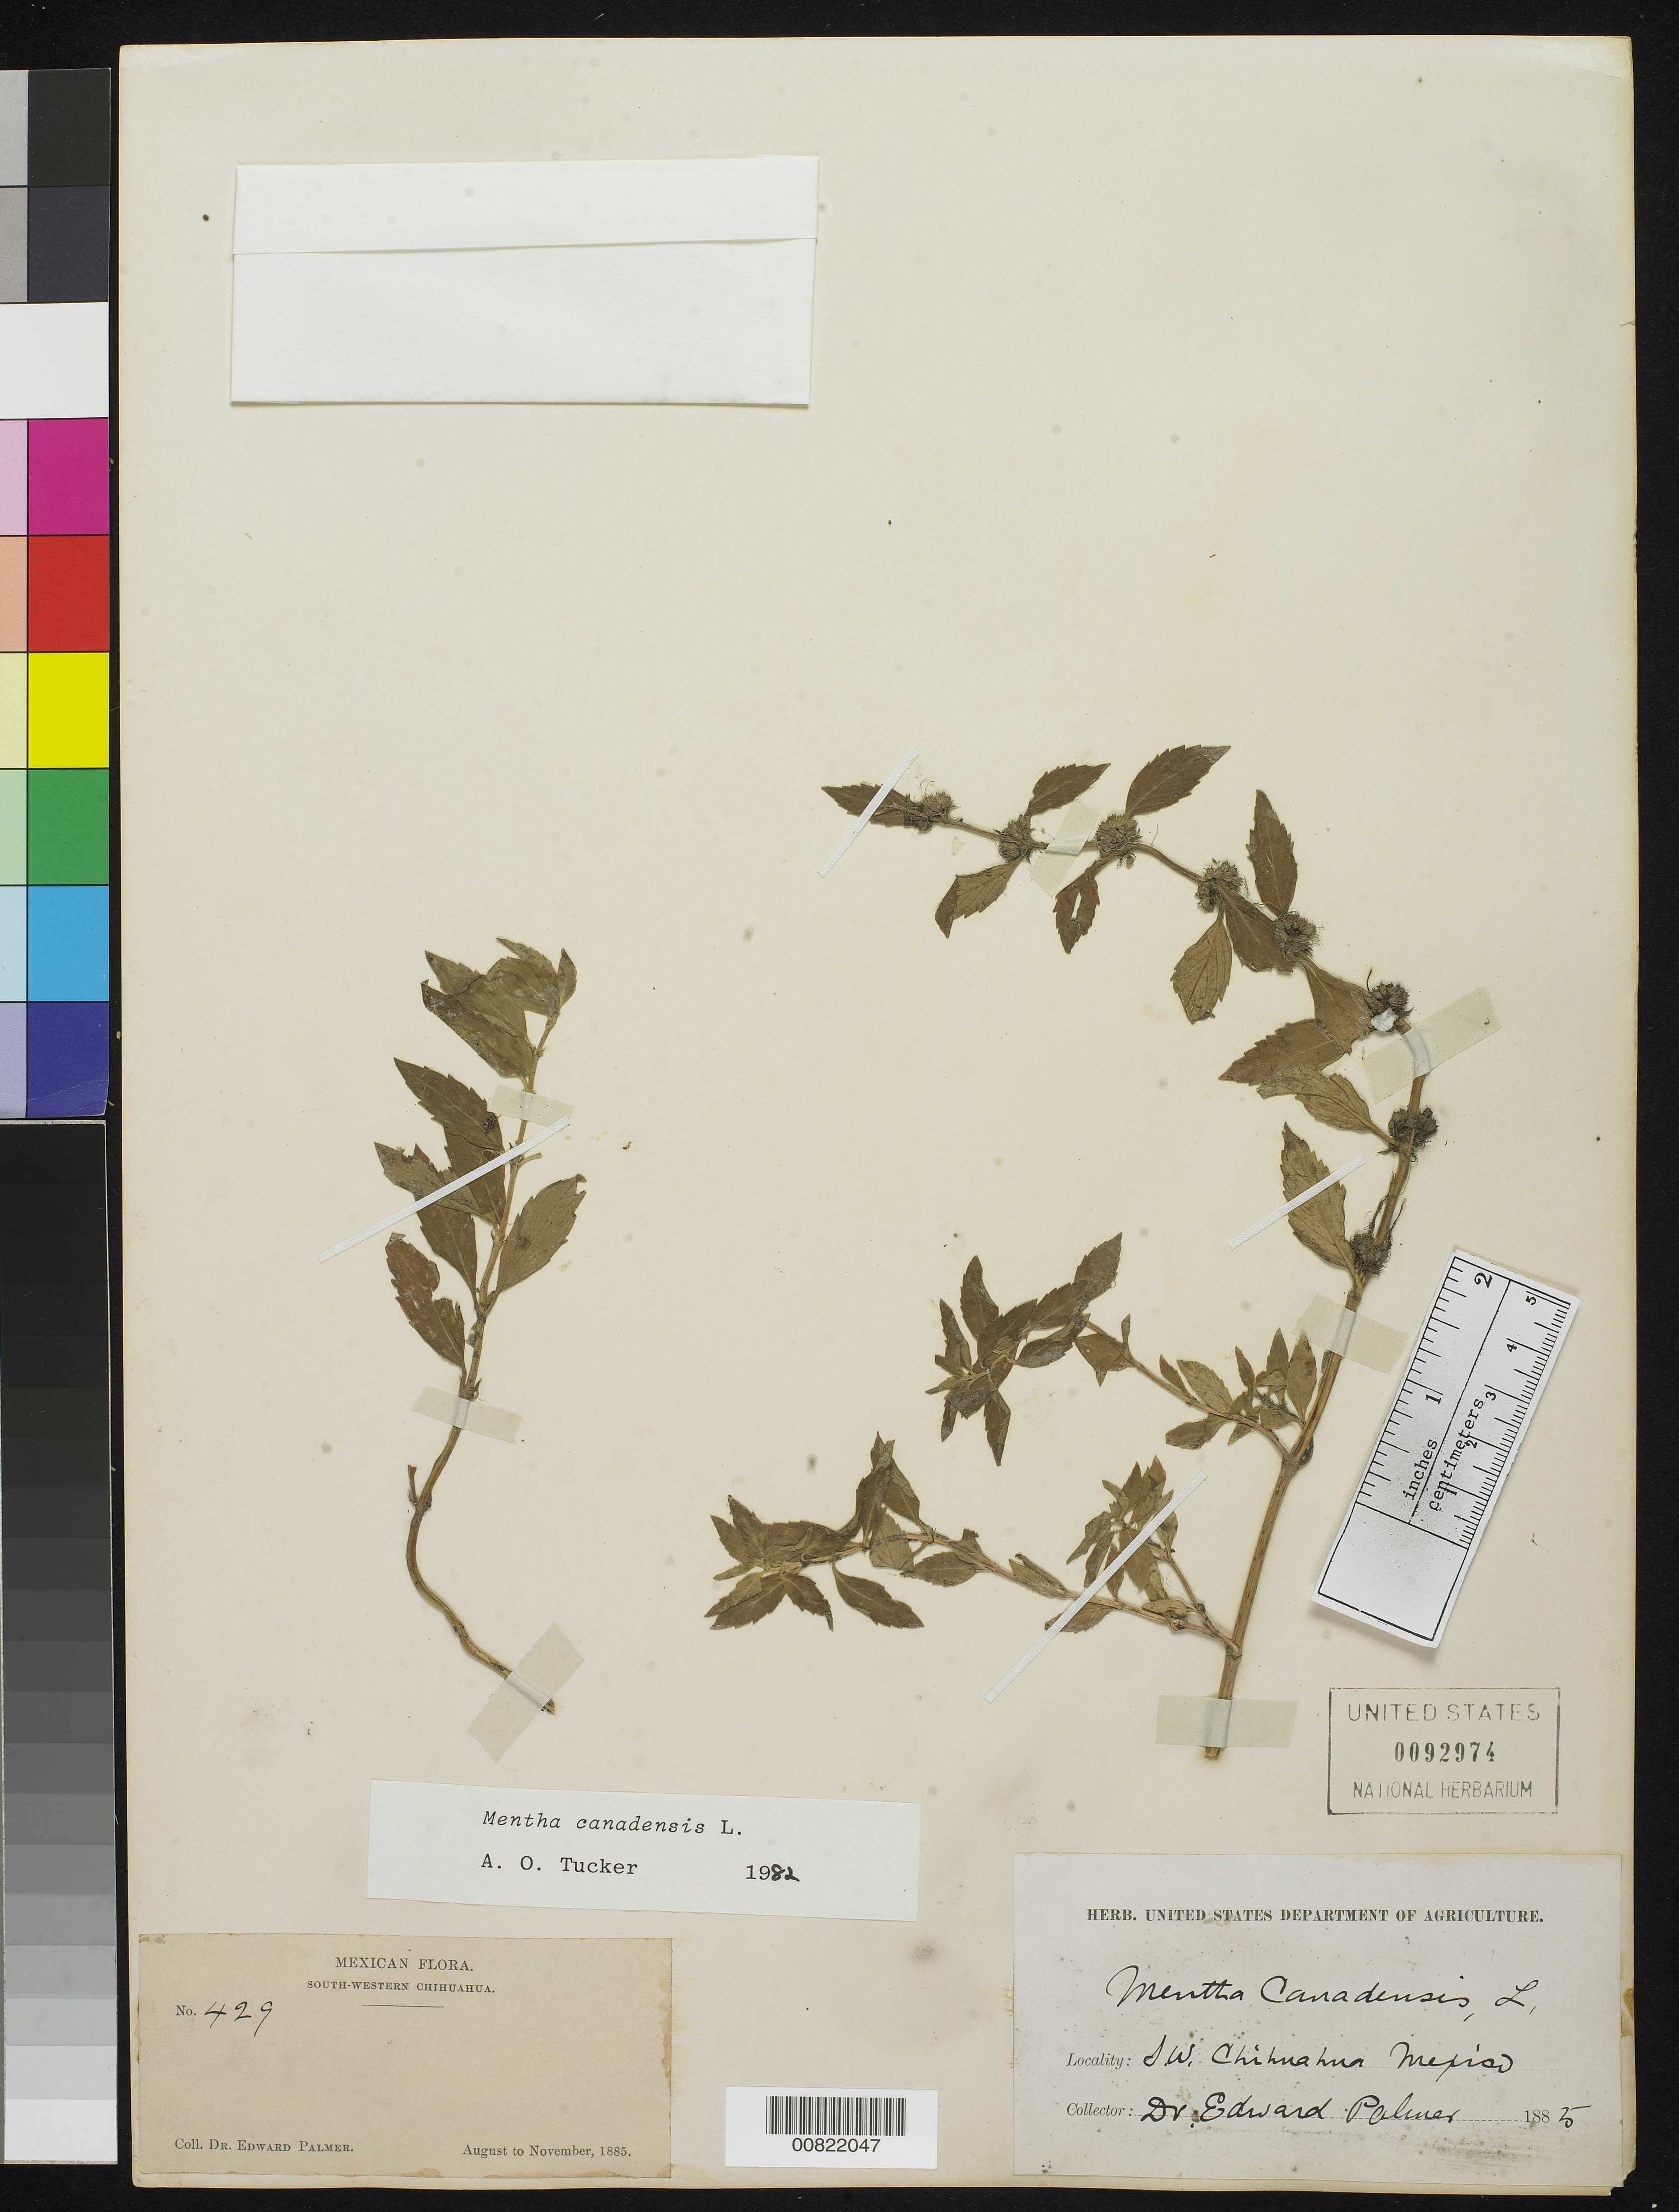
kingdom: Plantae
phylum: Tracheophyta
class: Magnoliopsida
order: Lamiales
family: Lamiaceae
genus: Mentha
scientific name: Mentha canadensis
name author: L.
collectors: E. Palmer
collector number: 429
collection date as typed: Aug 1885 to -- Nov 1885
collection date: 1885-08/1885-11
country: Mexico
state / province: Chihuahua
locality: South-Western Chihuahua.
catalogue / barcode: US 92974